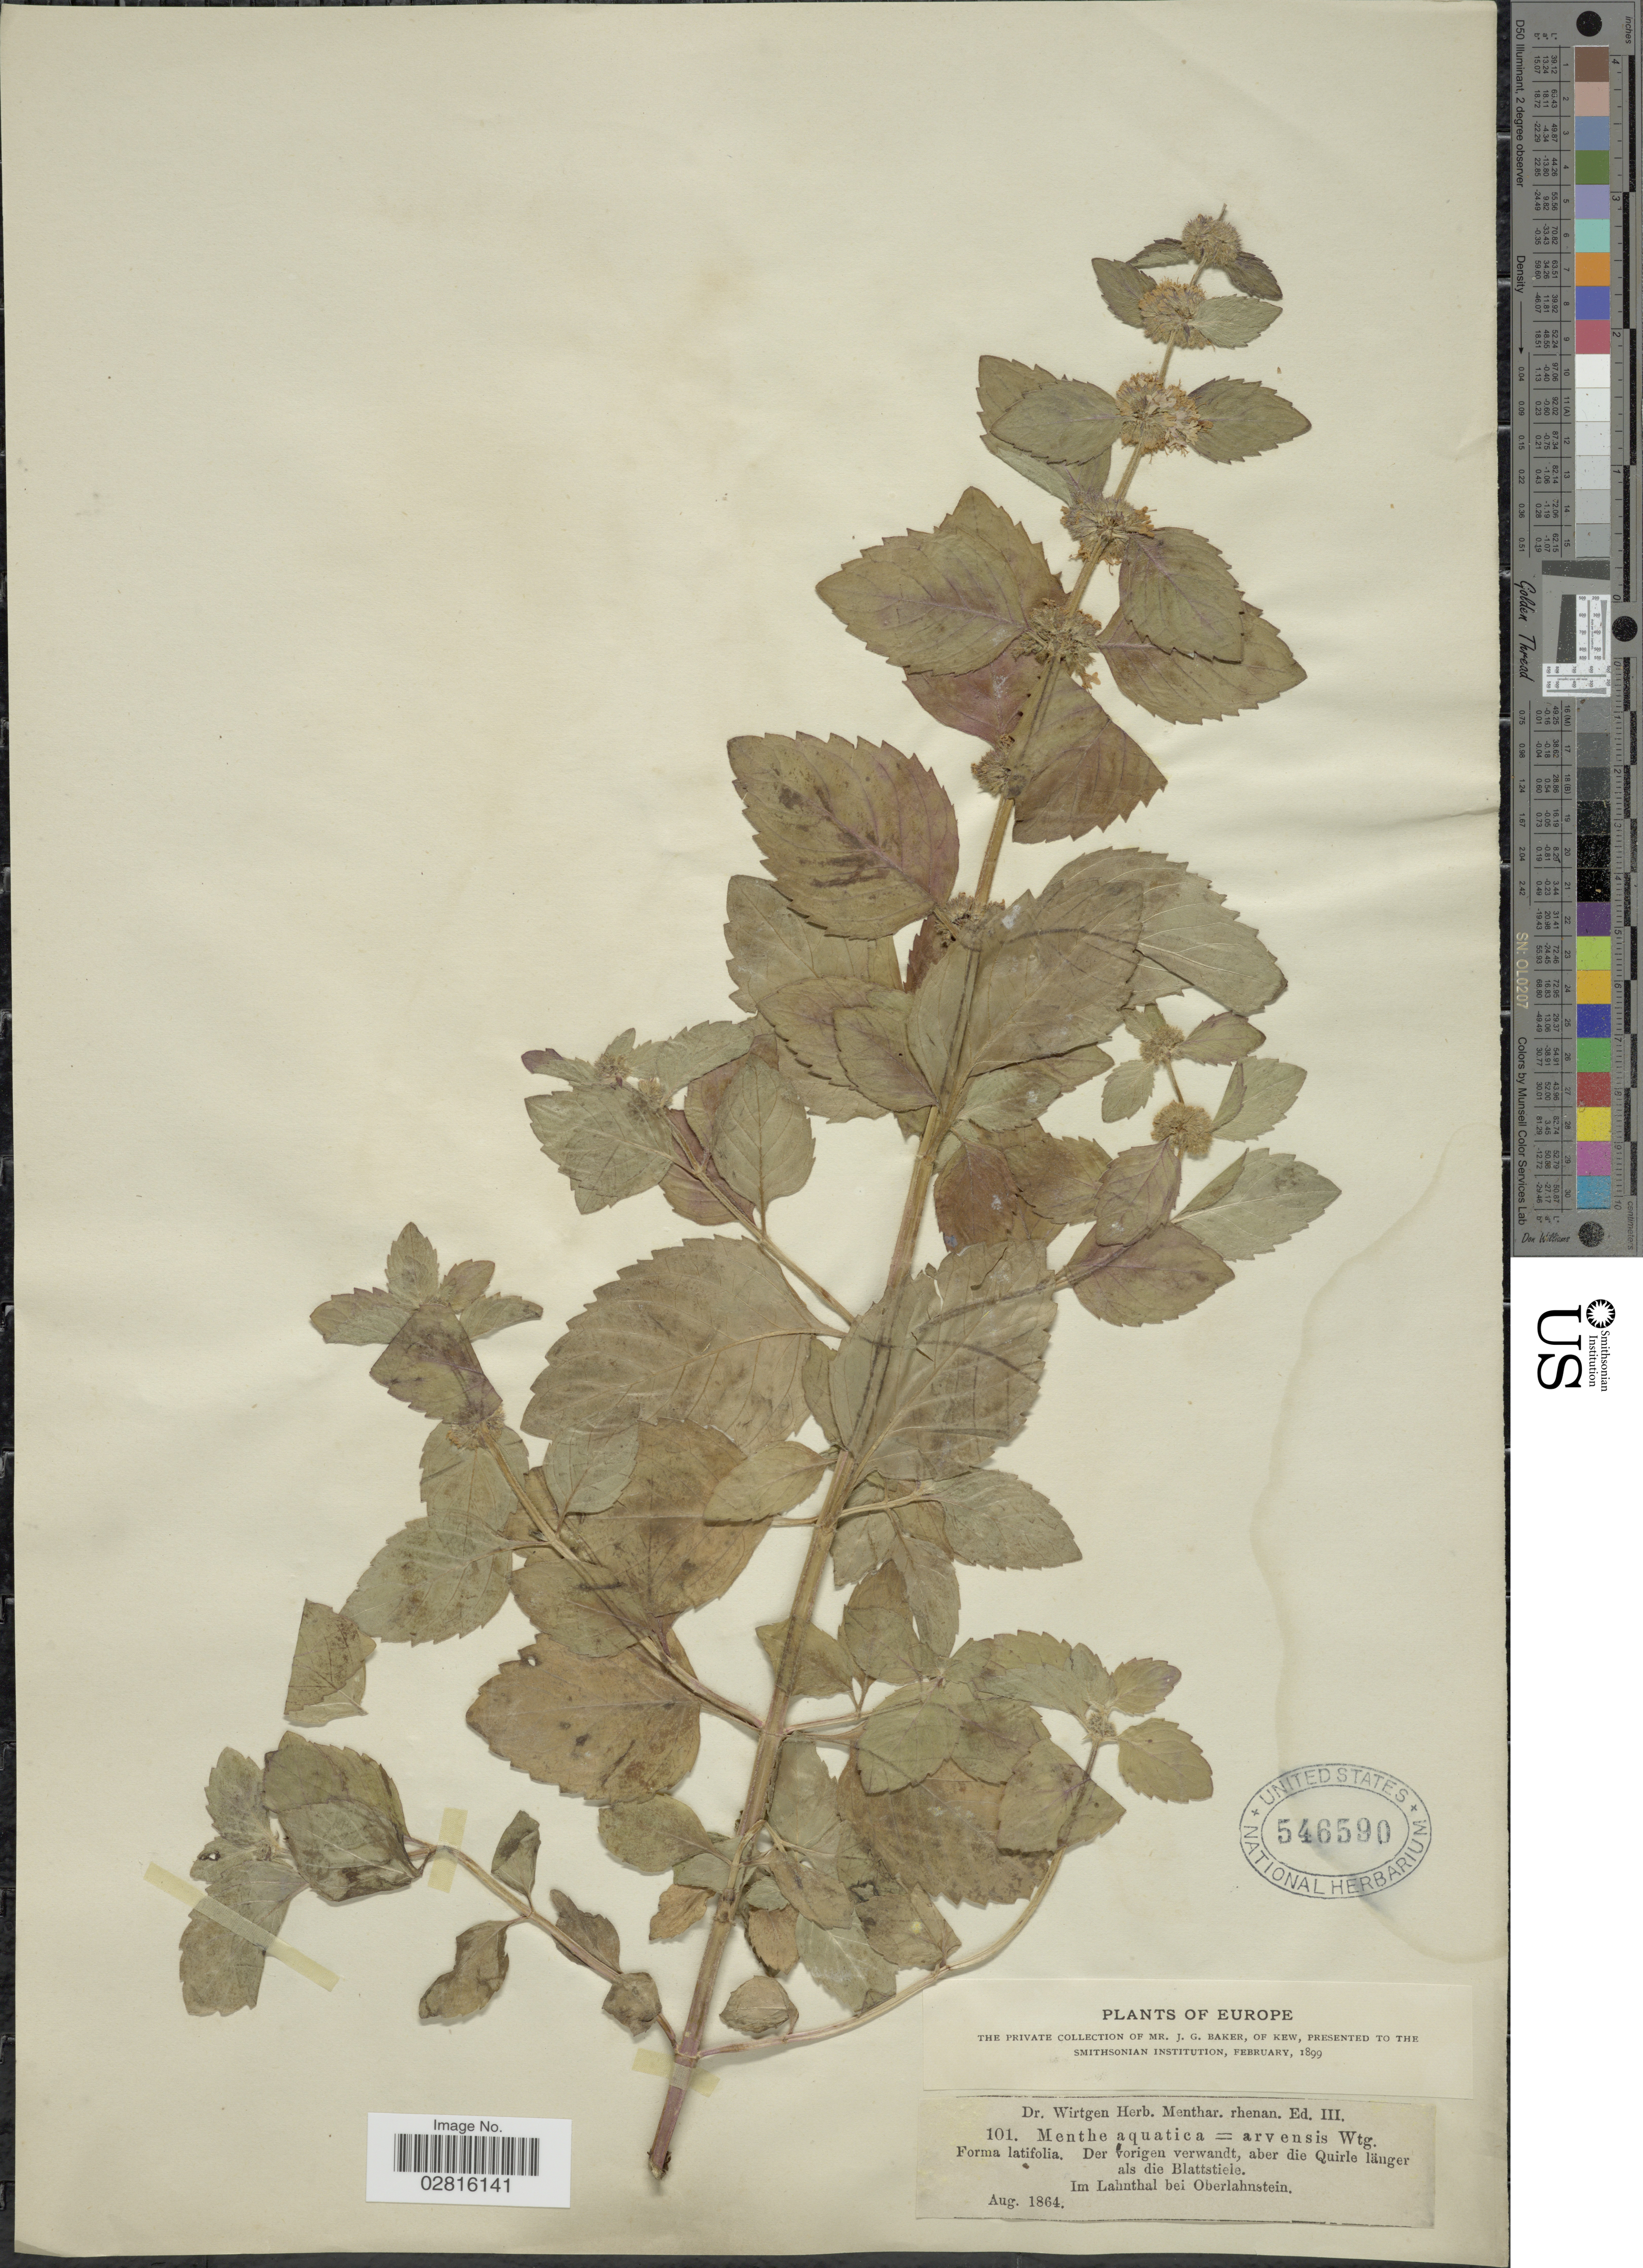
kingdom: Plantae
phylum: Tracheophyta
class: Magnoliopsida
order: Lamiales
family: Lamiaceae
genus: Mentha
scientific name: Mentha aquatica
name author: L.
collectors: Wirtgen, --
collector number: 101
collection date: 1864-08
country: Germany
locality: Im Lahnthal bei Oberlahnstein.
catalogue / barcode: US 546590